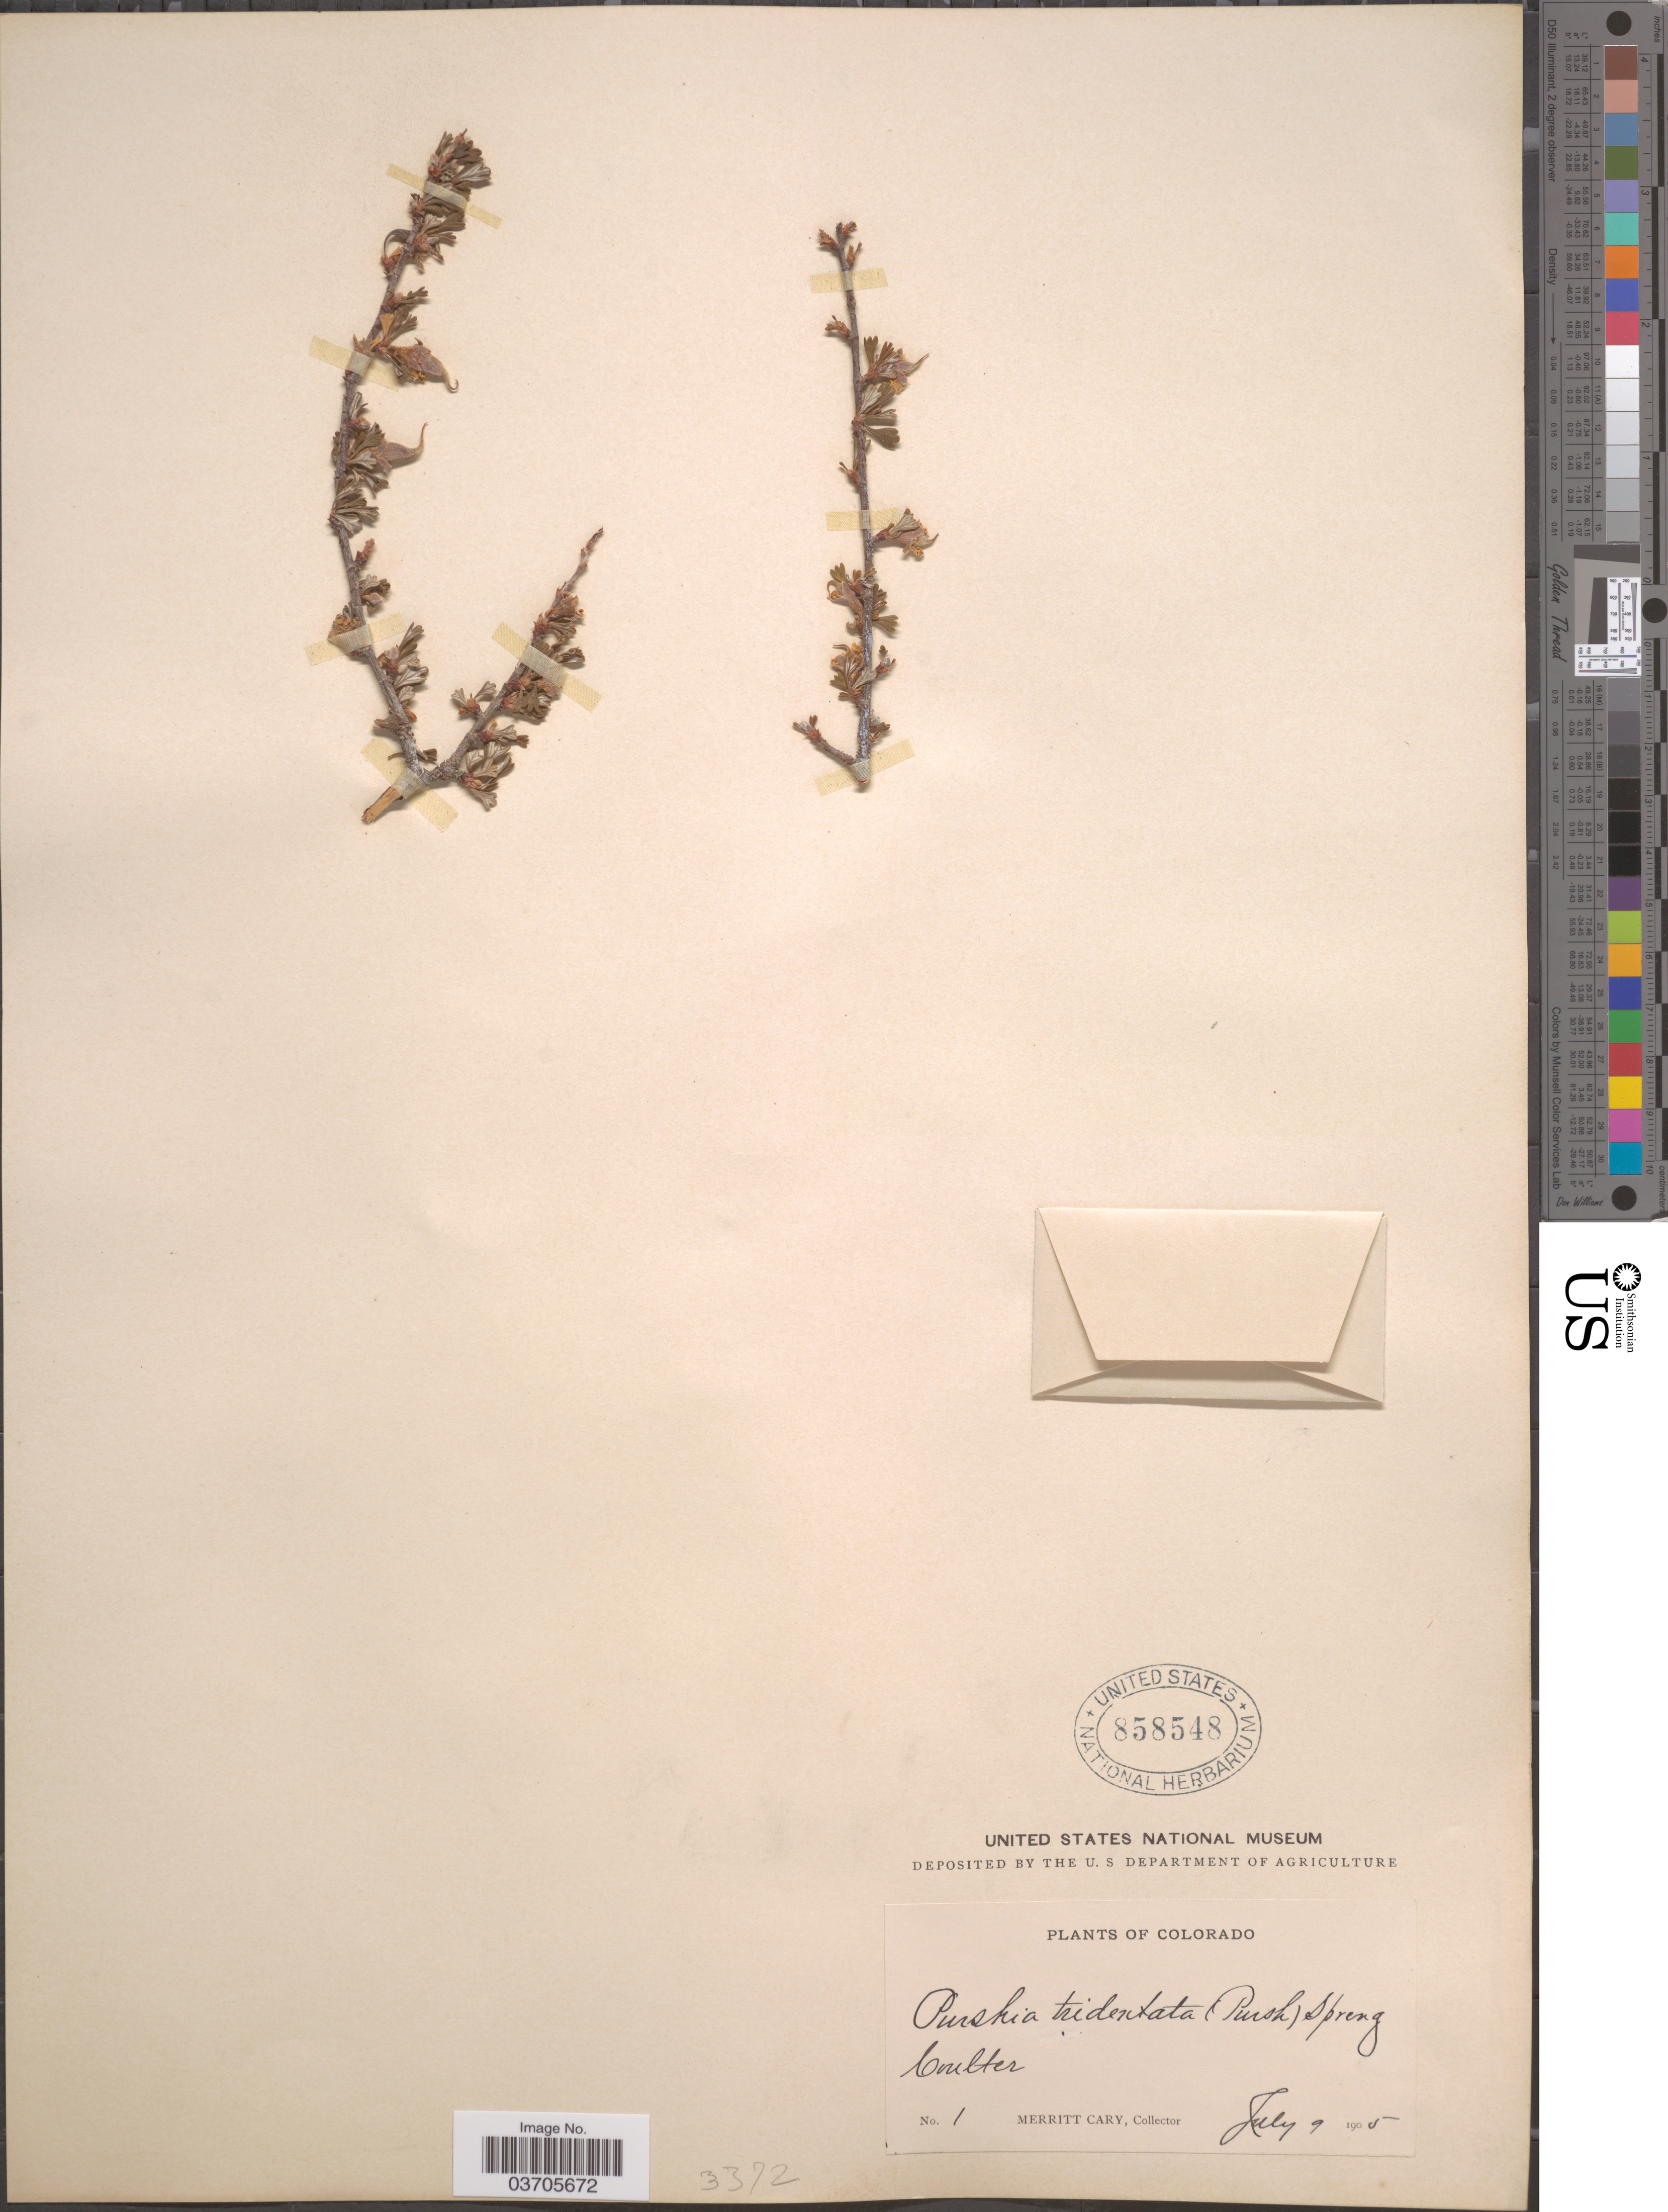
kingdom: Plantae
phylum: Tracheophyta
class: Magnoliopsida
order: Rosales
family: Rosaceae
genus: Purshia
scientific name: Purshia tridentata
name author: (Pursh) DC.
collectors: M. Cary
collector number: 1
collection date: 1905-07-09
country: United States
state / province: Colorado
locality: Coulter.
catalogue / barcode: US 858548